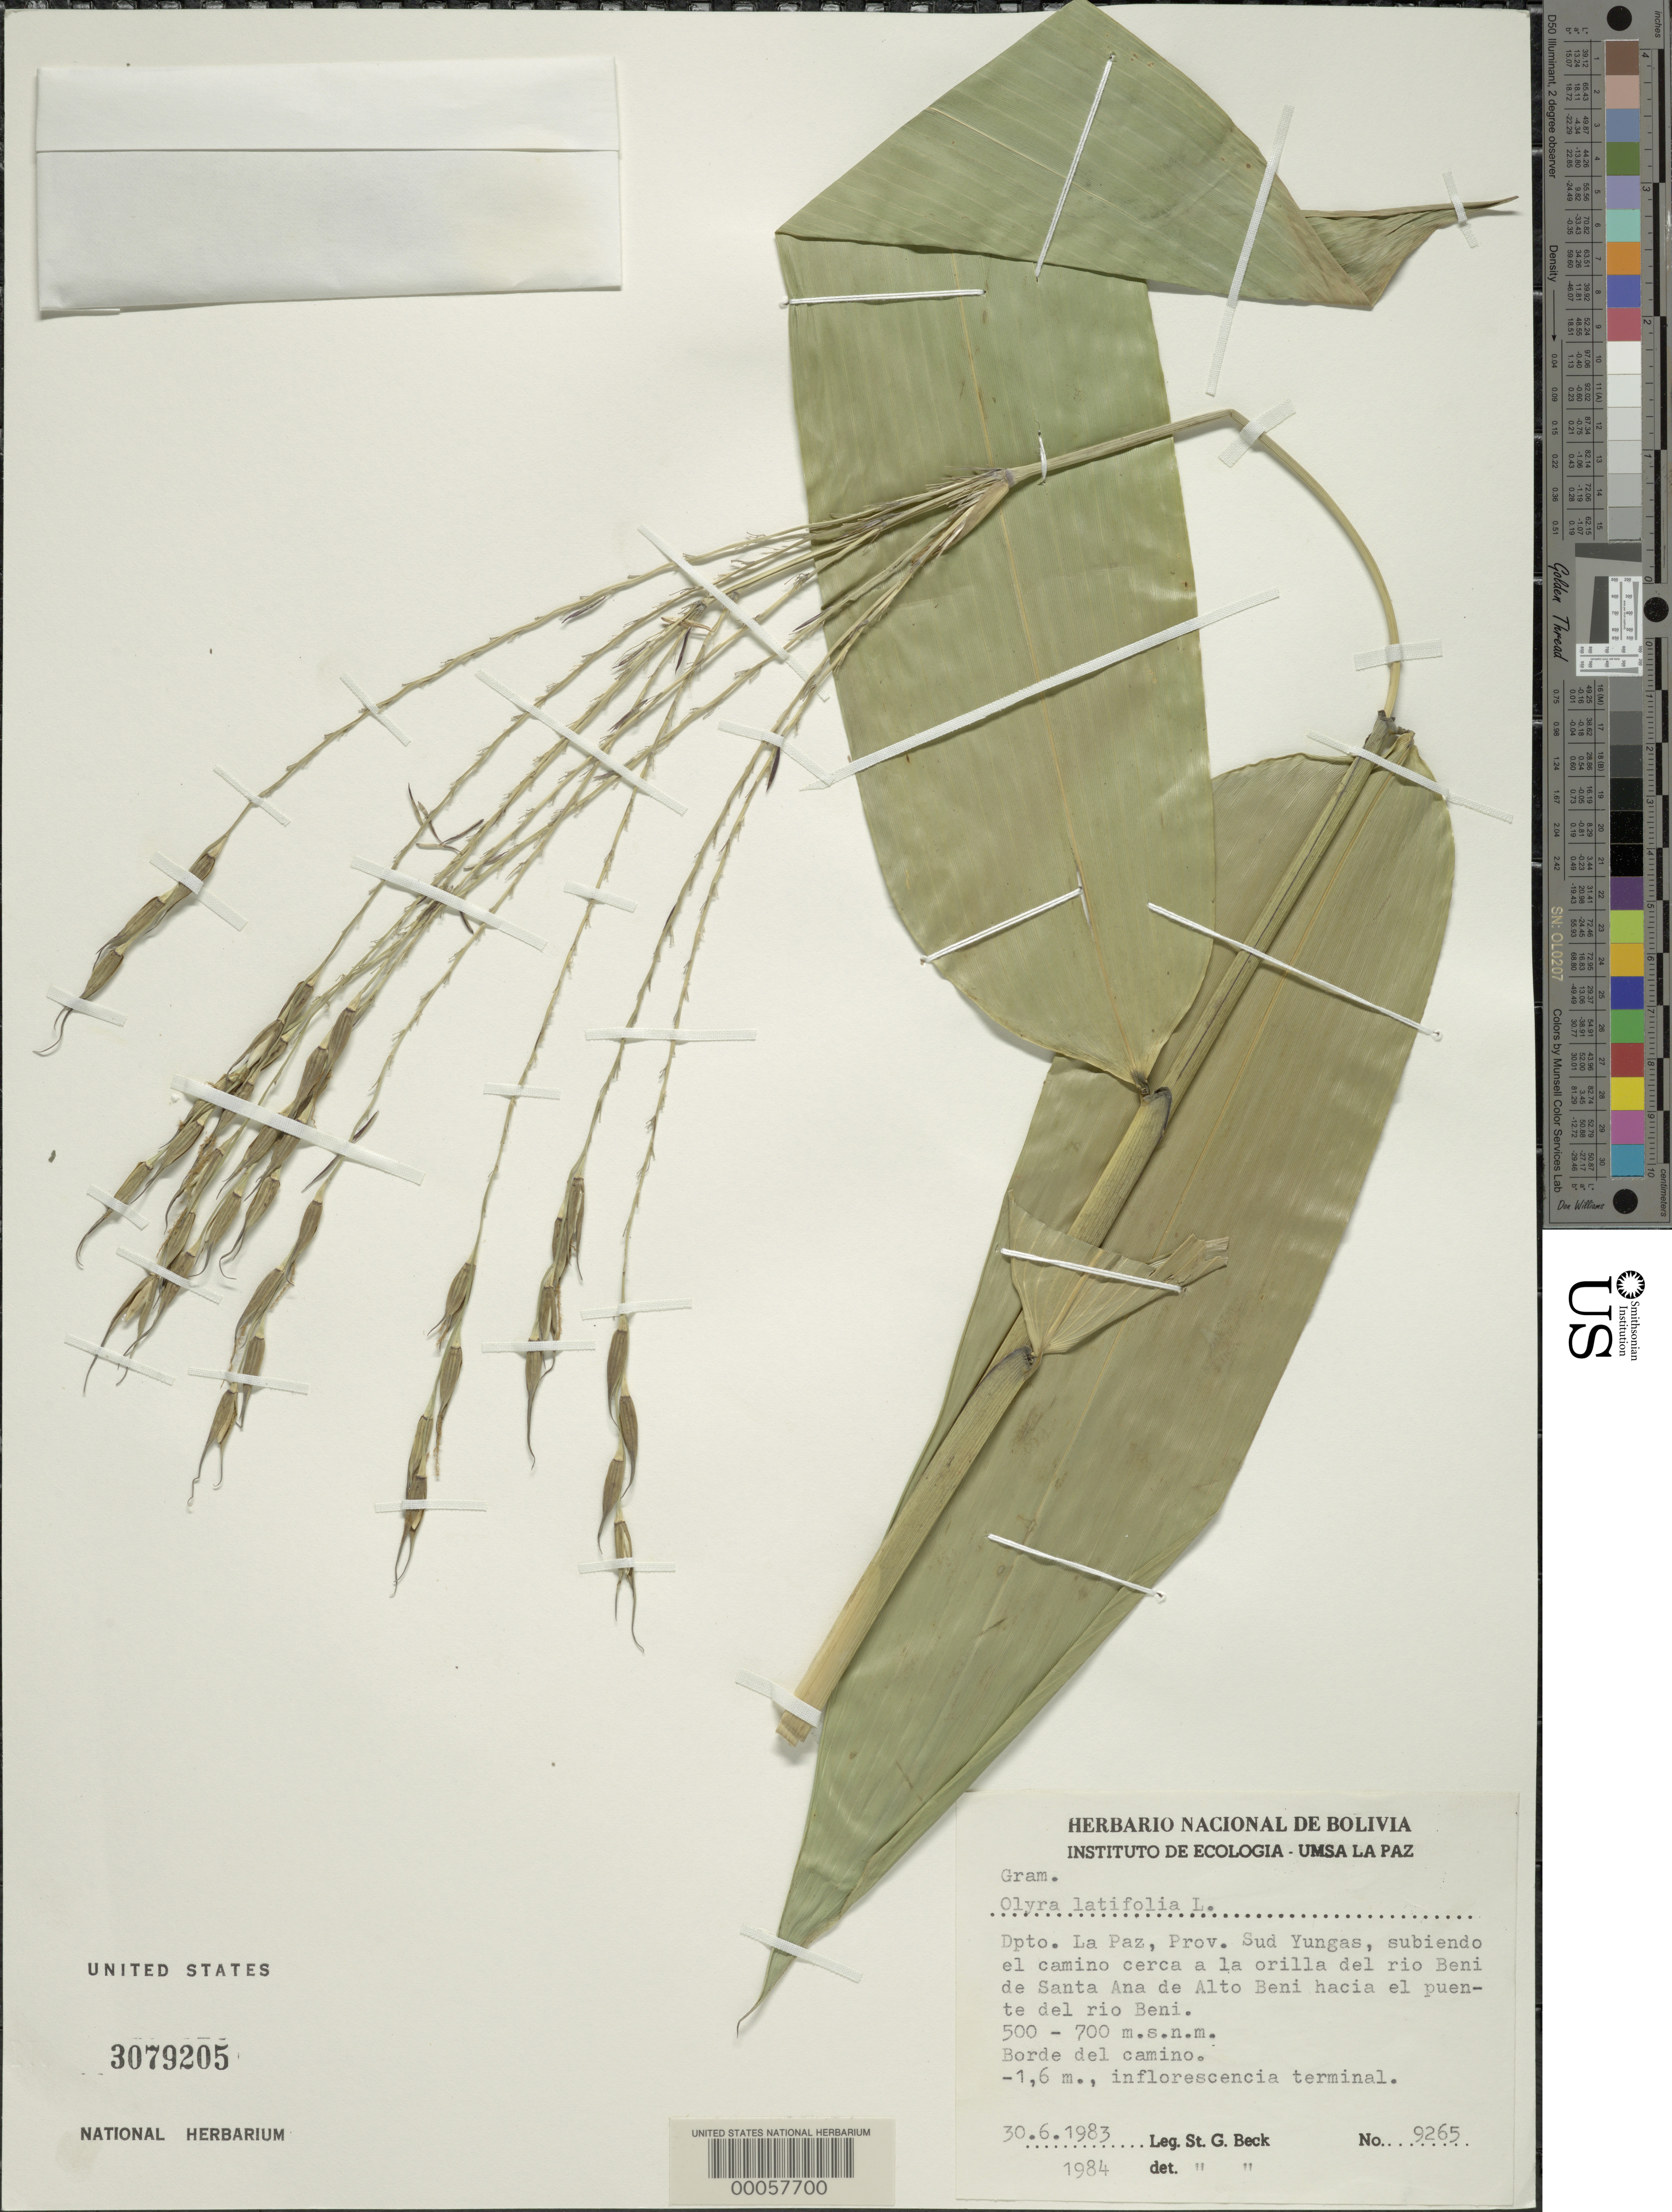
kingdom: Plantae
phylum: Tracheophyta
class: Liliopsida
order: Poales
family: Poaceae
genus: Olyra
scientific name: Olyra latifolia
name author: L.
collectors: S. G. Beck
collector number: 9265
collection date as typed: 30 Jun 1983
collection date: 1983-06-30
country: Bolivia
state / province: La Paz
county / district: Sud Yungas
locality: Near the road along the bank of the Beni de Santa Ana de Alto River near the bridge of the Beni River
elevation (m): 500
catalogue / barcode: US 3079205